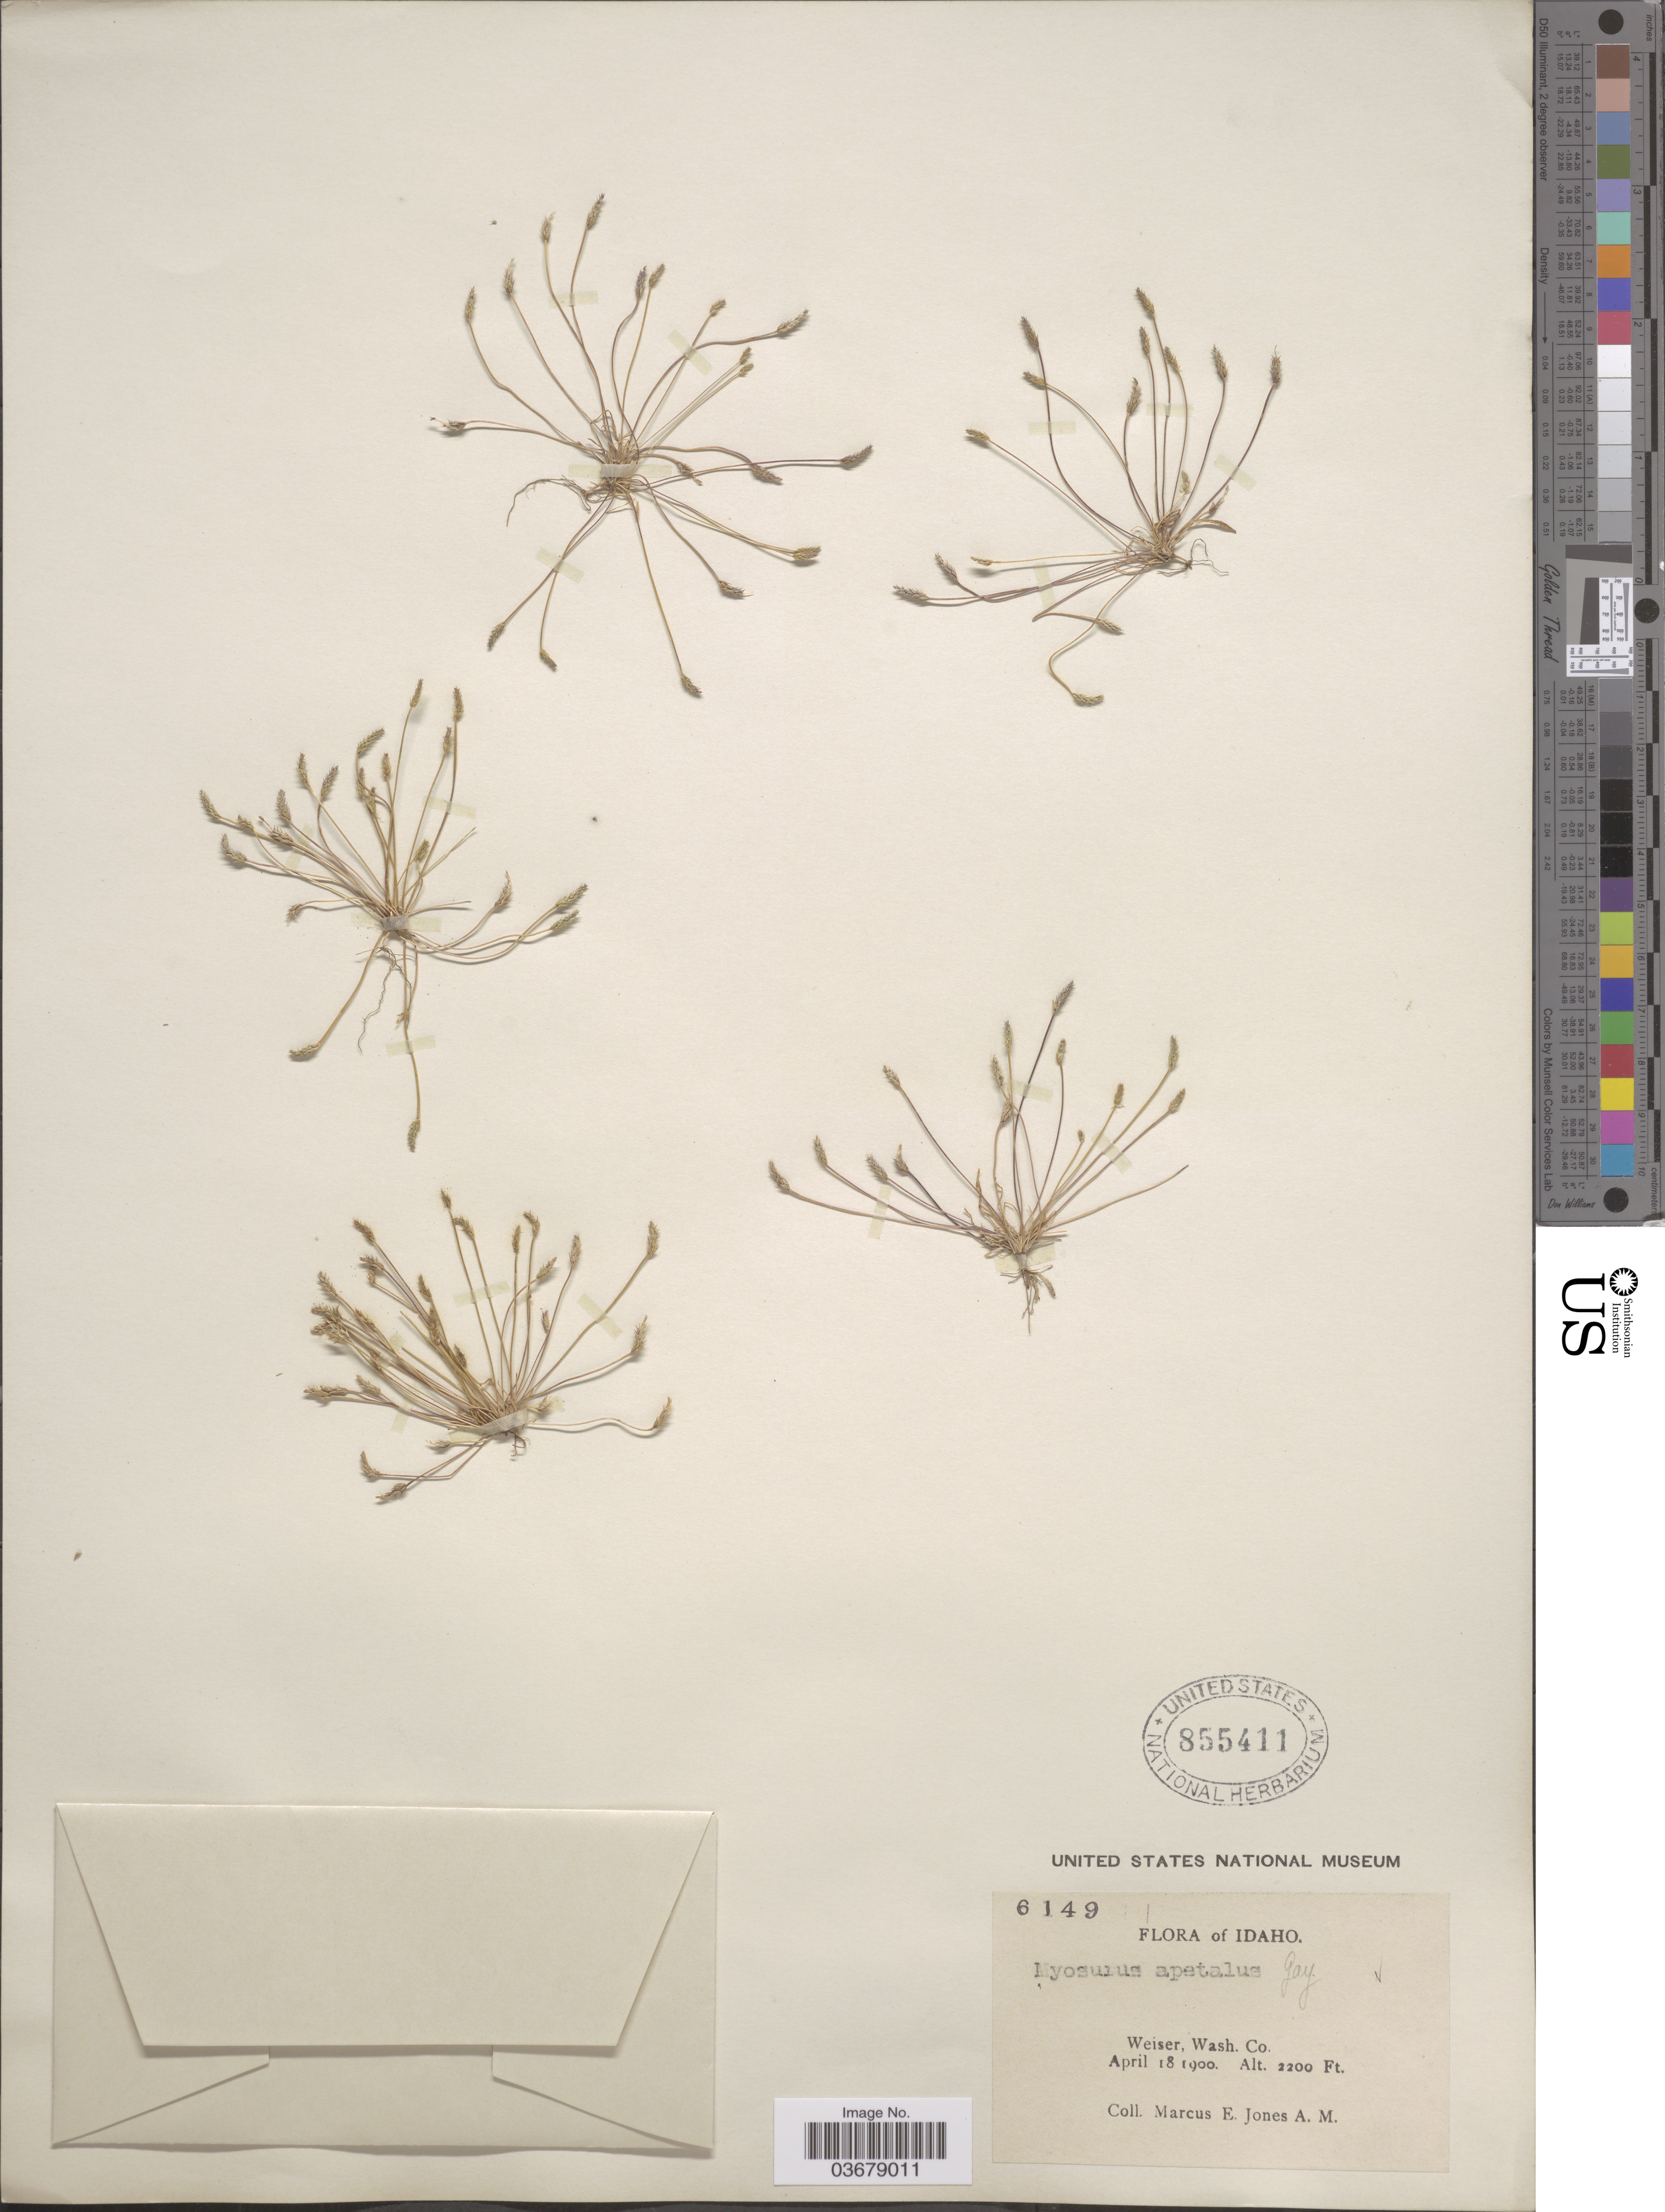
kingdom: Plantae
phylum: Tracheophyta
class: Magnoliopsida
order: Ranunculales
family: Ranunculaceae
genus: Myosurus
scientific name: Myosurus aristatus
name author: Benth.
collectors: M. E. Jones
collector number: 6149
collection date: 1900-04-18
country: United States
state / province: Idaho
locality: Weiser, Wash. Co.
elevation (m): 671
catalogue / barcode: US 855411